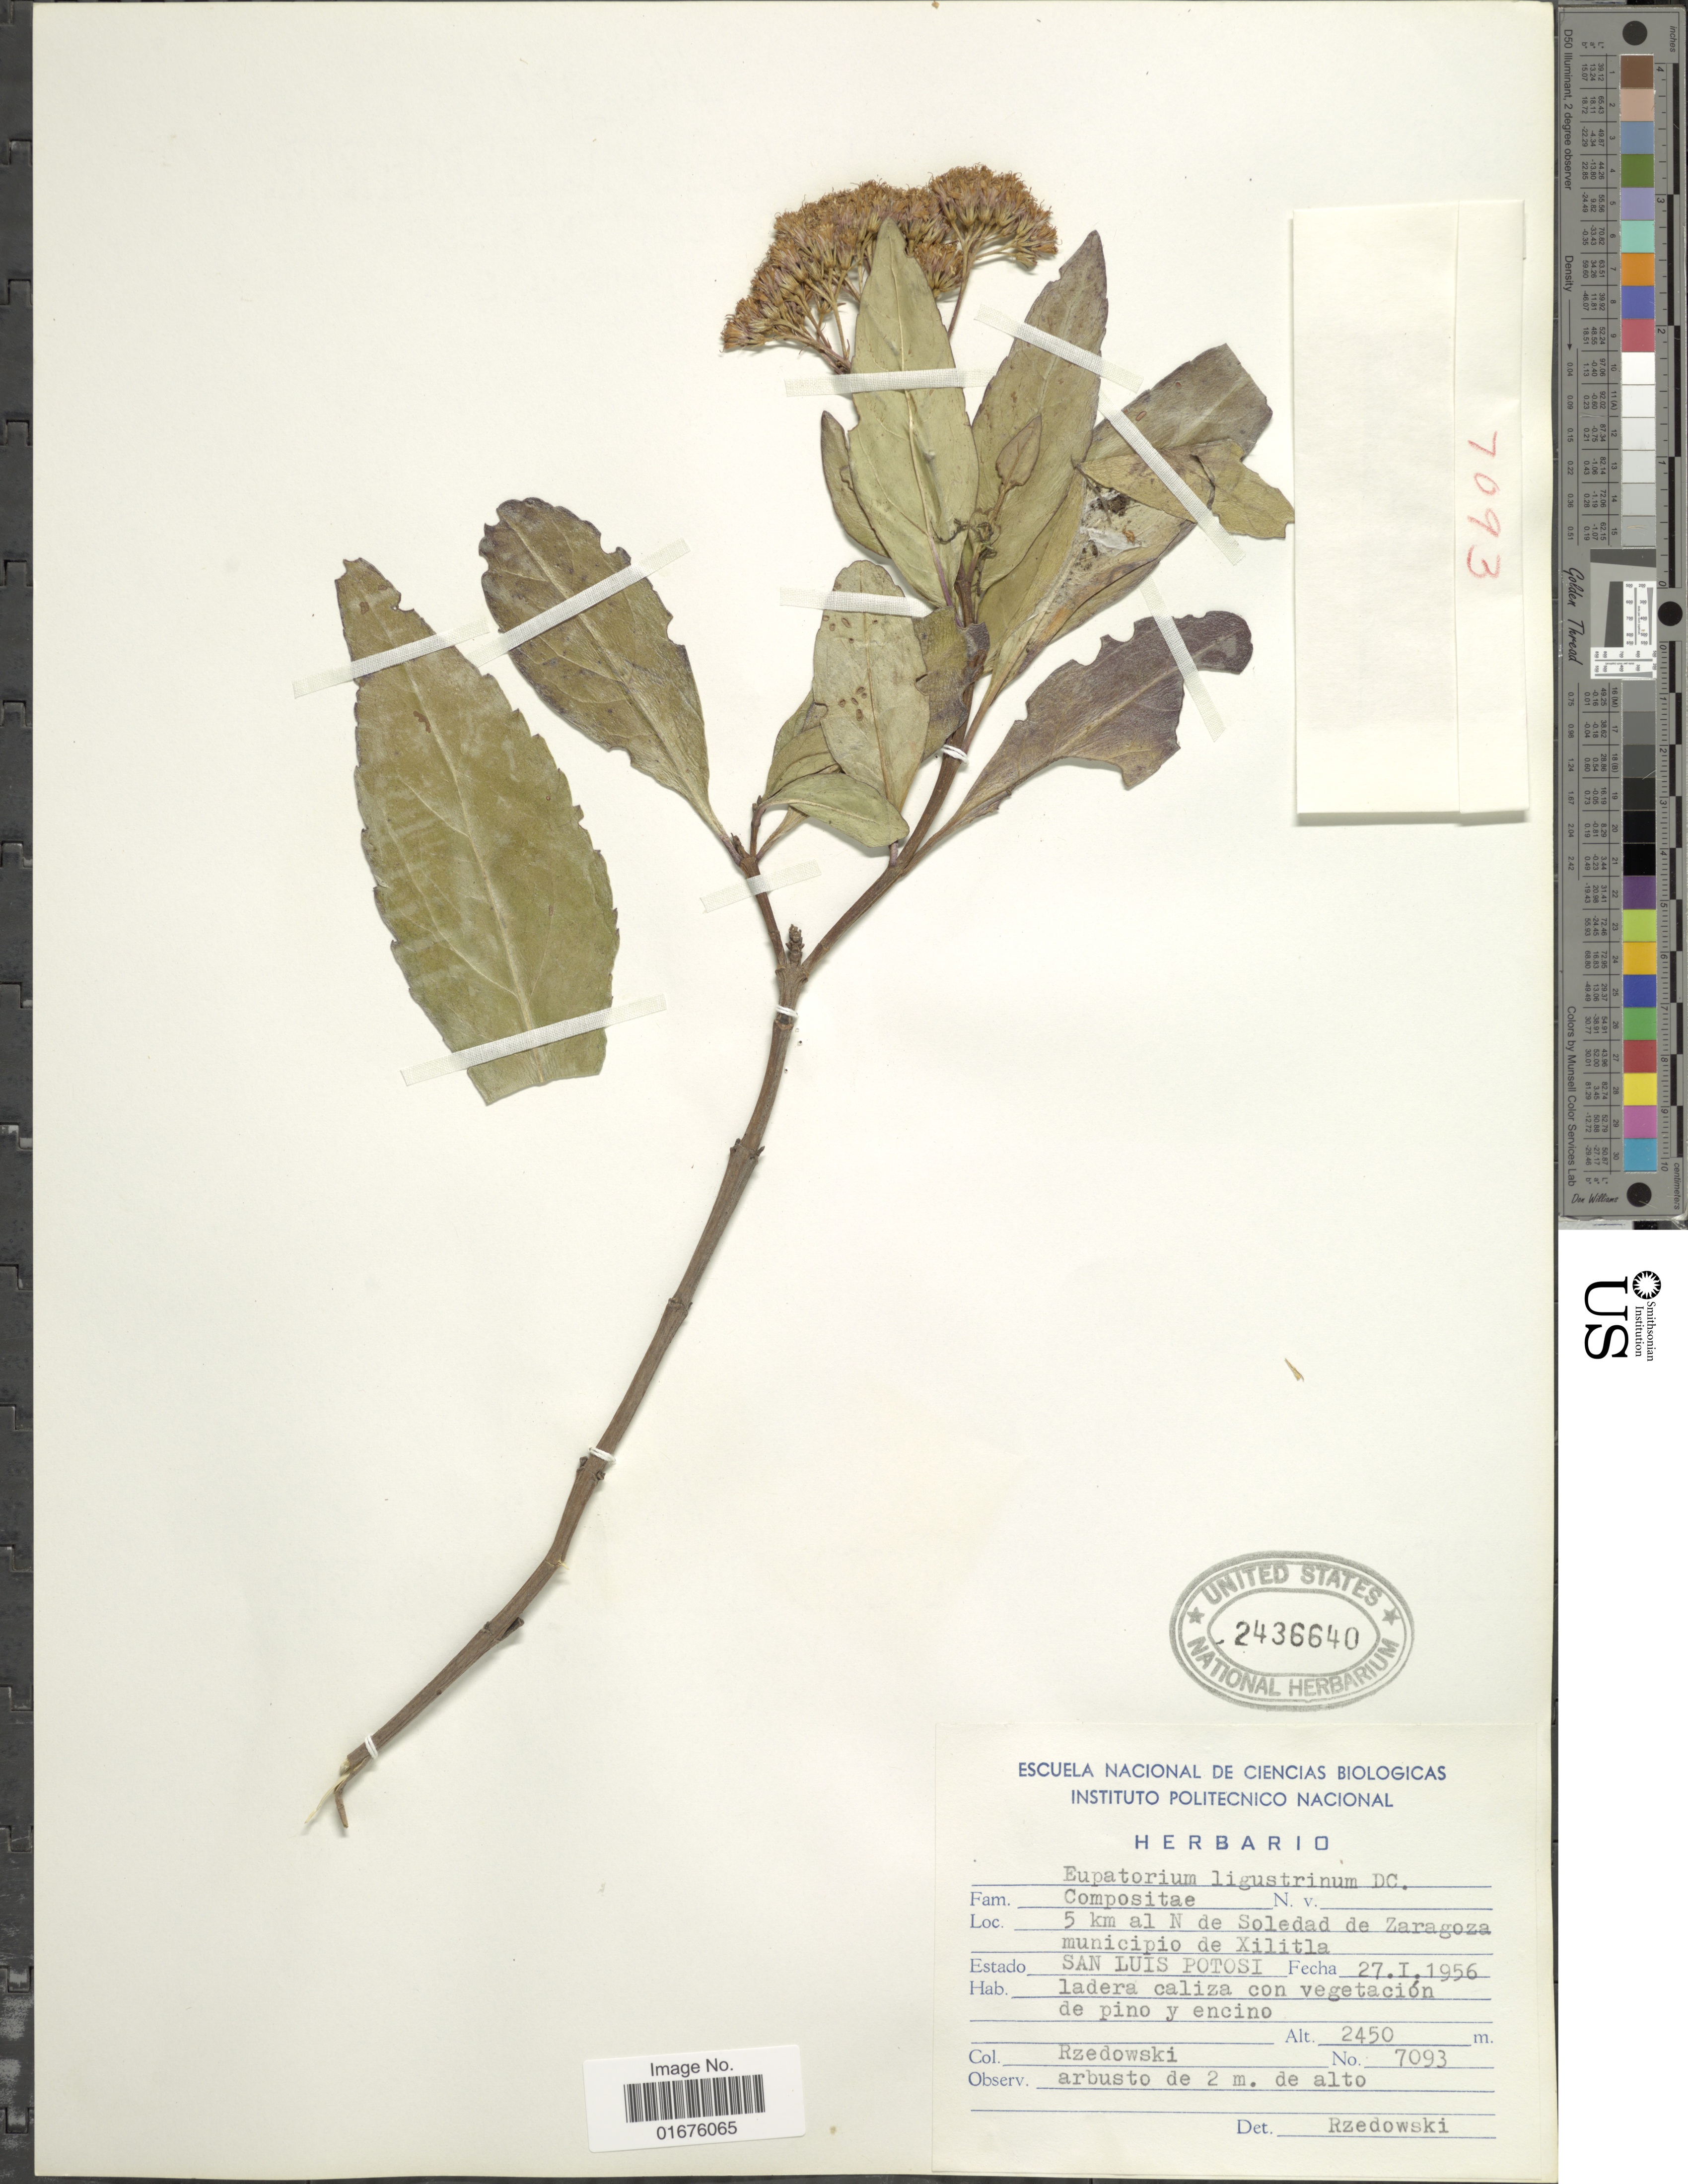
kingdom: Plantae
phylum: Tracheophyta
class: Magnoliopsida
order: Asterales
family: Asteraceae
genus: Ageratina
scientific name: Ageratina ligustrina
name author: (DC.) R.M. King & H. Rob.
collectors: Rzedowski, --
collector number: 7093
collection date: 1956-01-27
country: Mexico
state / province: San Luis Potosí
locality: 5 km al N de Soledad de Zaragoza municipio de Xilitla, ladera caliza con vegetación de pino y encino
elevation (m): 2450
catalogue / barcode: US 2436640